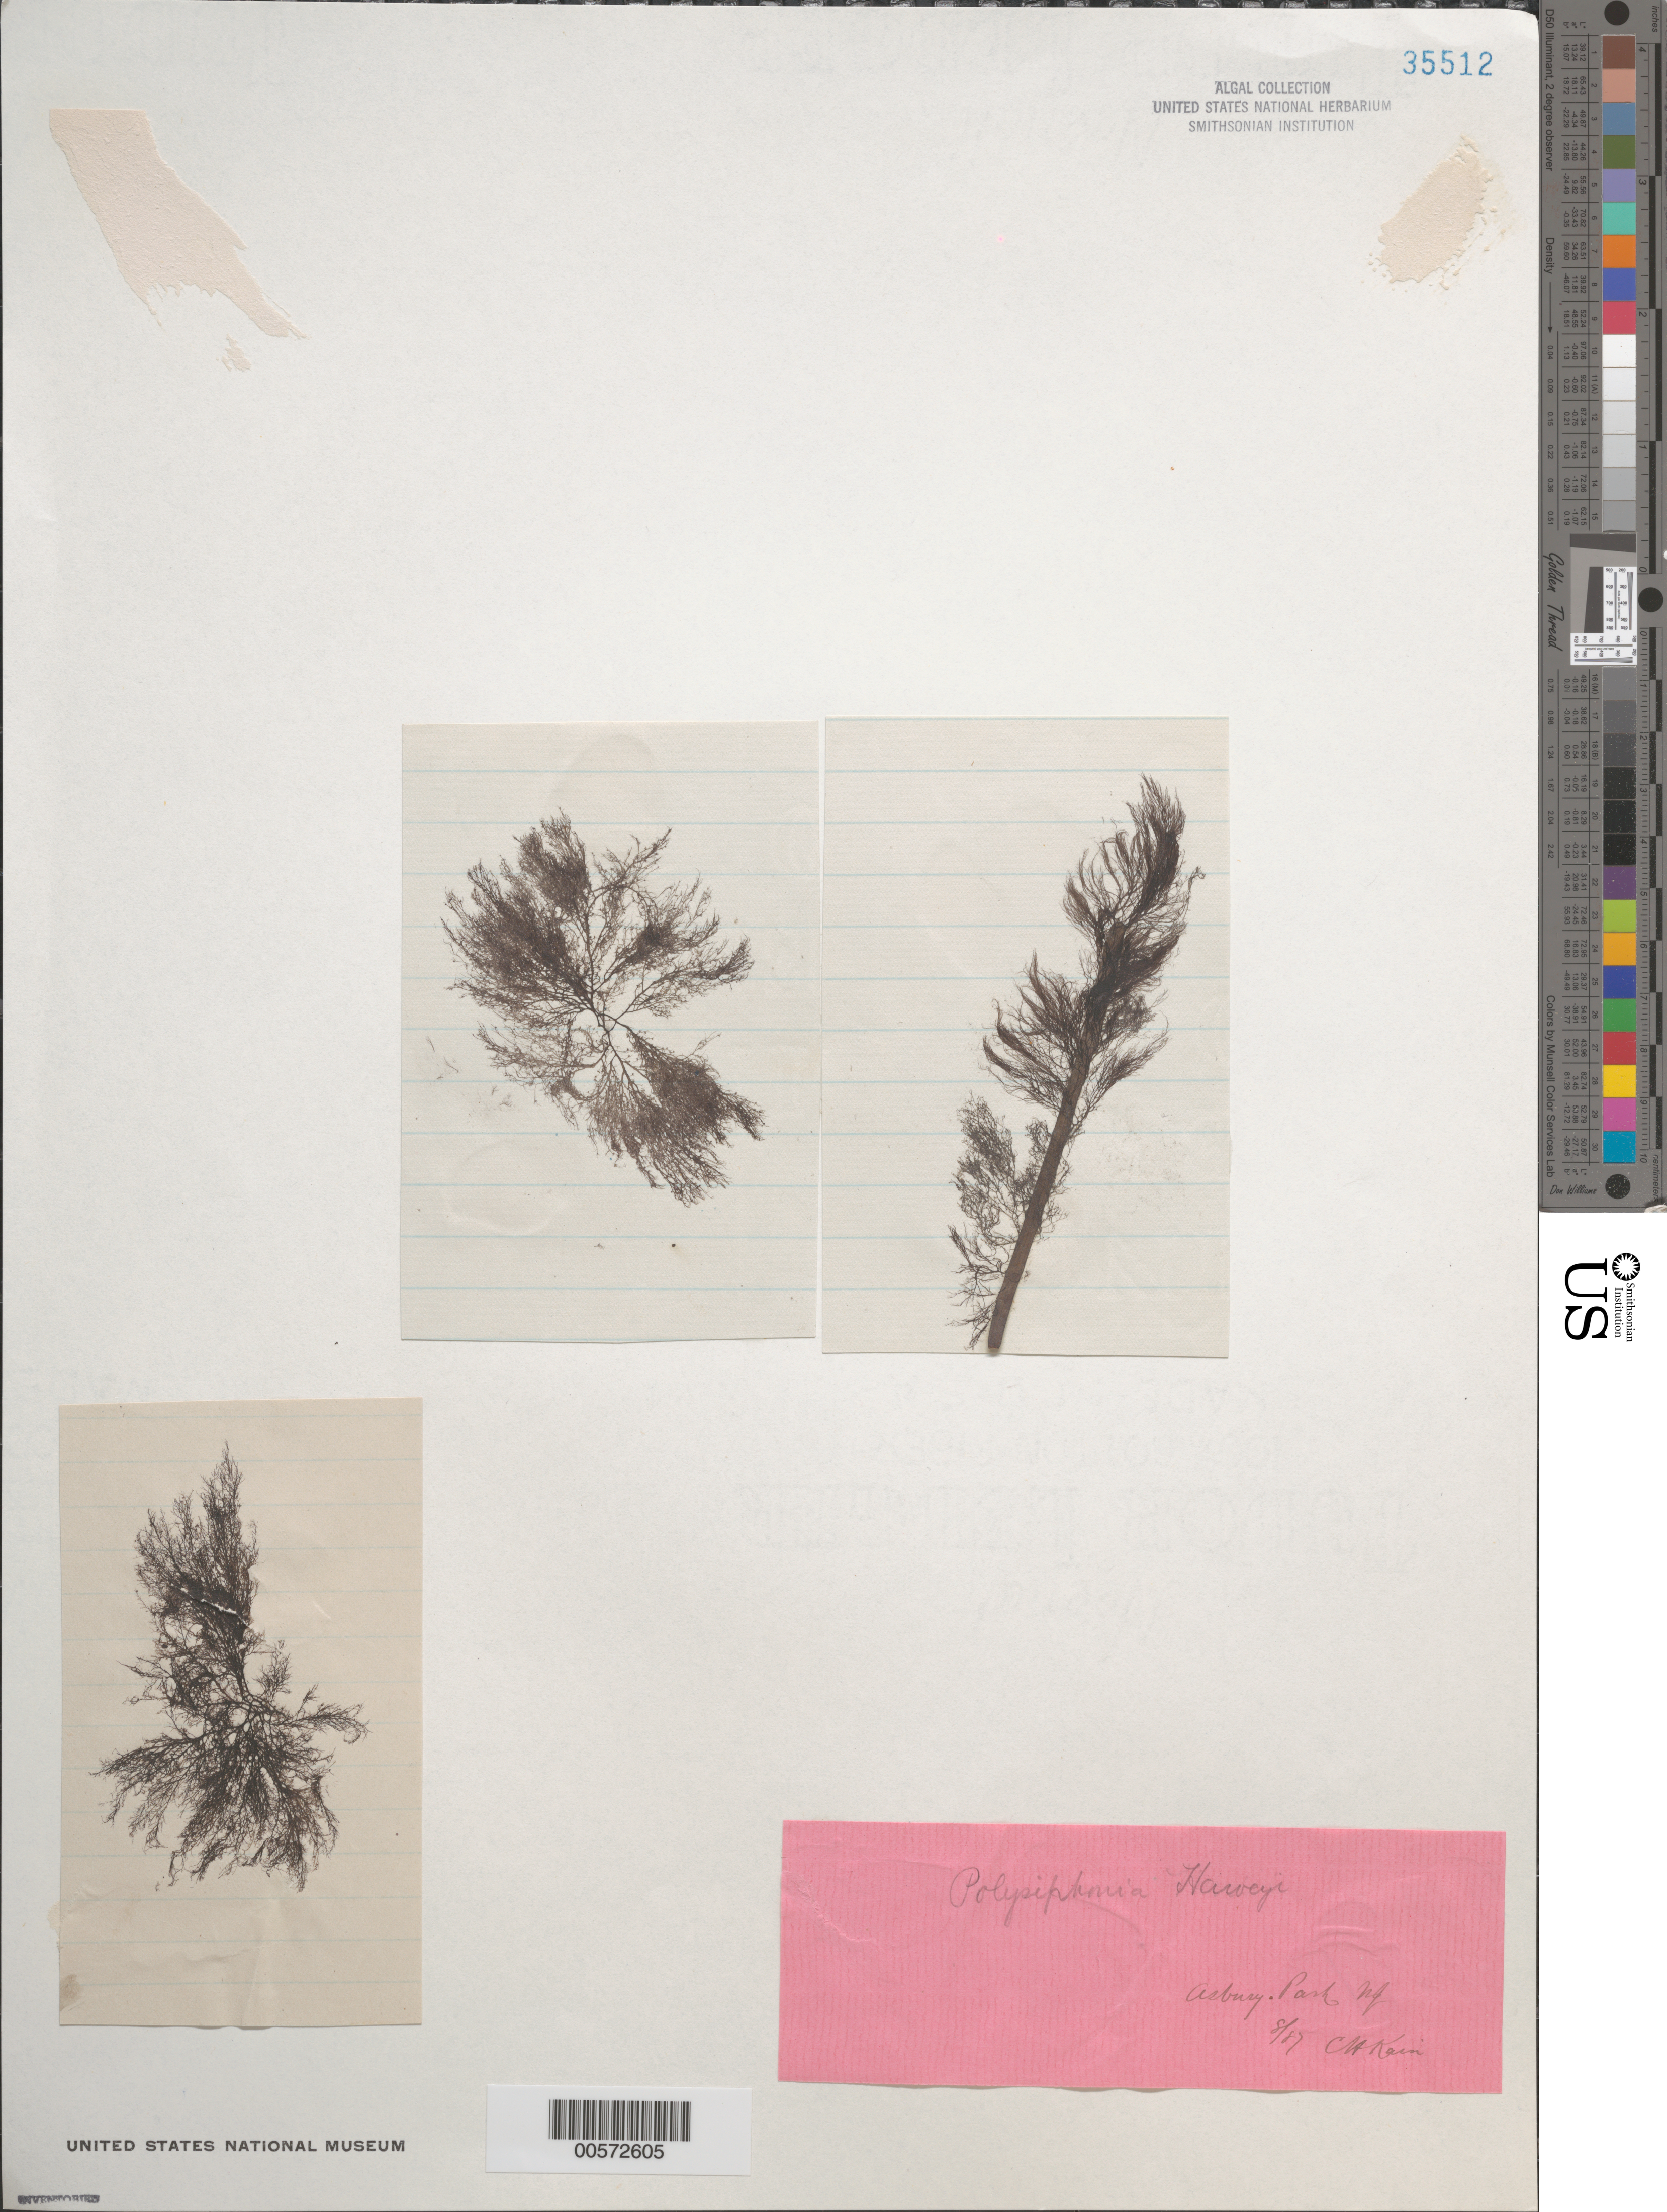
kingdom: Plantae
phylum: Rhodophyta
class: Florideophyceae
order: Ceramiales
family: Rhodomelaceae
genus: Melanothamnus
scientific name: Melanothamnus harveyi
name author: (Bailey) Diaz-Tapia & C.A. Maggs in Diaz-Tapia et al.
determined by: Algae name updating Project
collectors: C. Kain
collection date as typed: Aug 1887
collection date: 1887-08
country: United States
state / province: New Jersey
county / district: Monmouth County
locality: Asbury Park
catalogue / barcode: US 35512